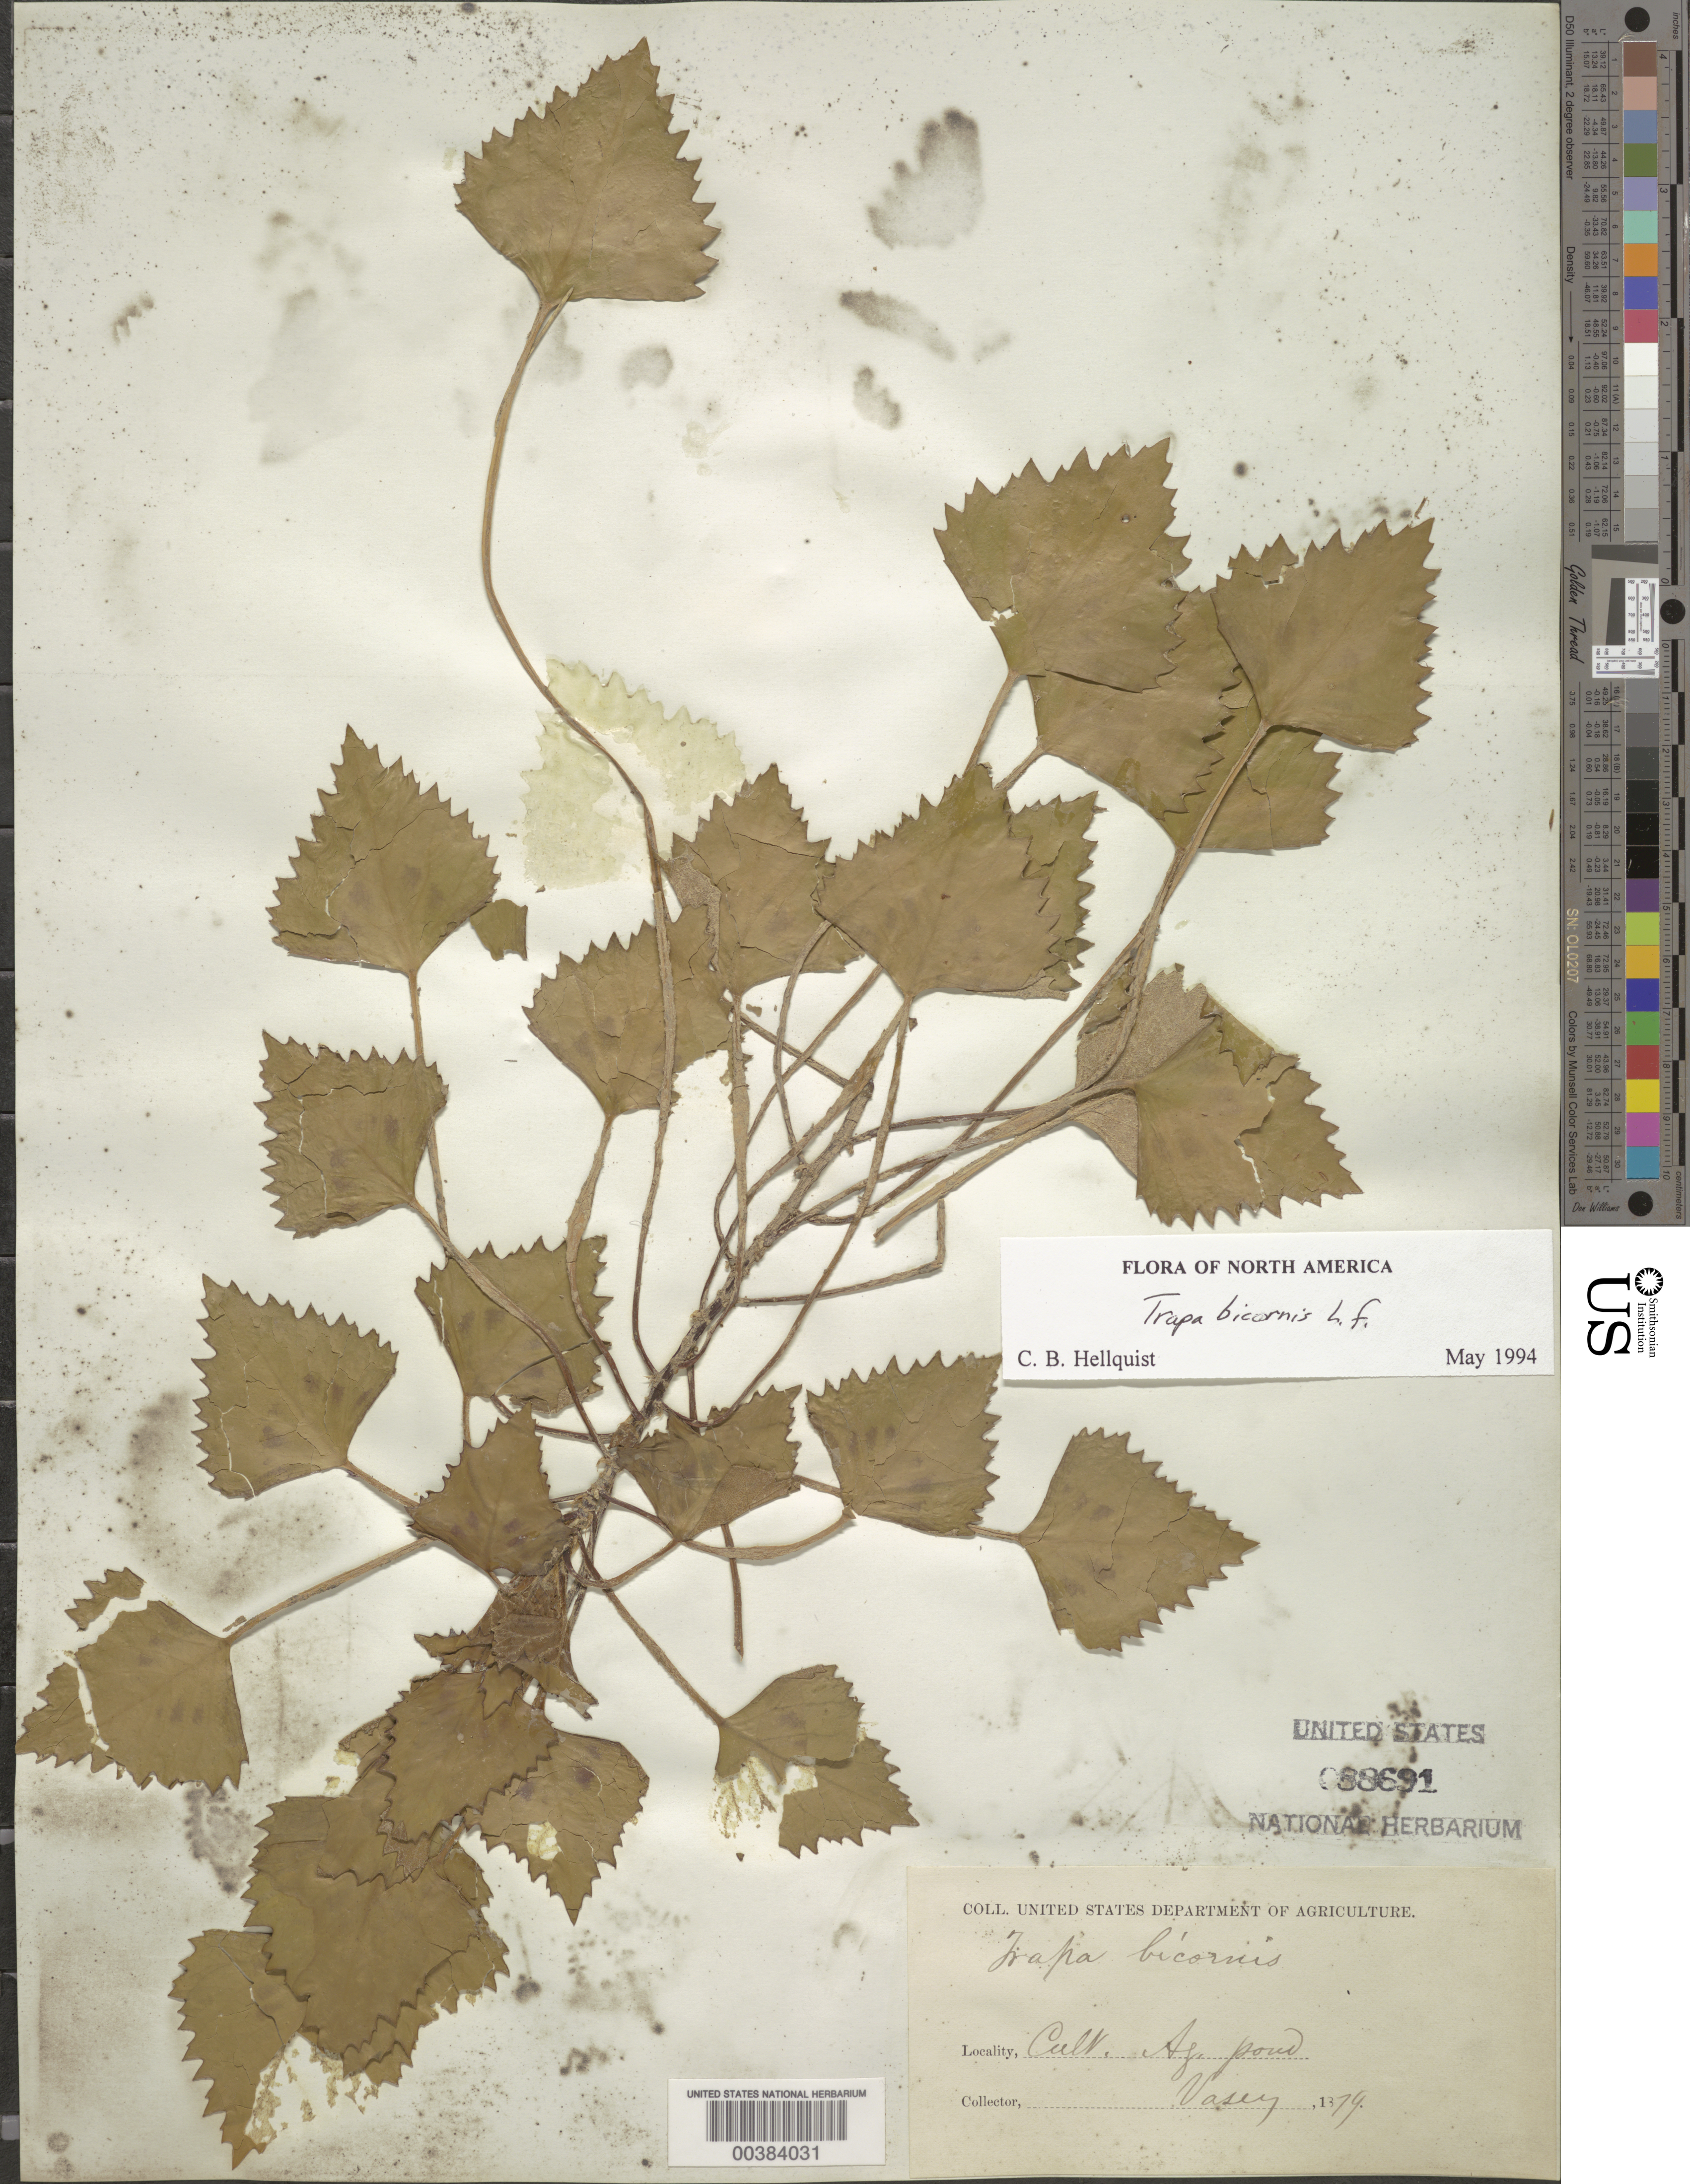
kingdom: Plantae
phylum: Tracheophyta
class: Magnoliopsida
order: Myrtales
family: Lythraceae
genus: Trapa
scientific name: Trapa bicornis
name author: L. f.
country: United States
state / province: District of Columbia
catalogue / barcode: US 88691